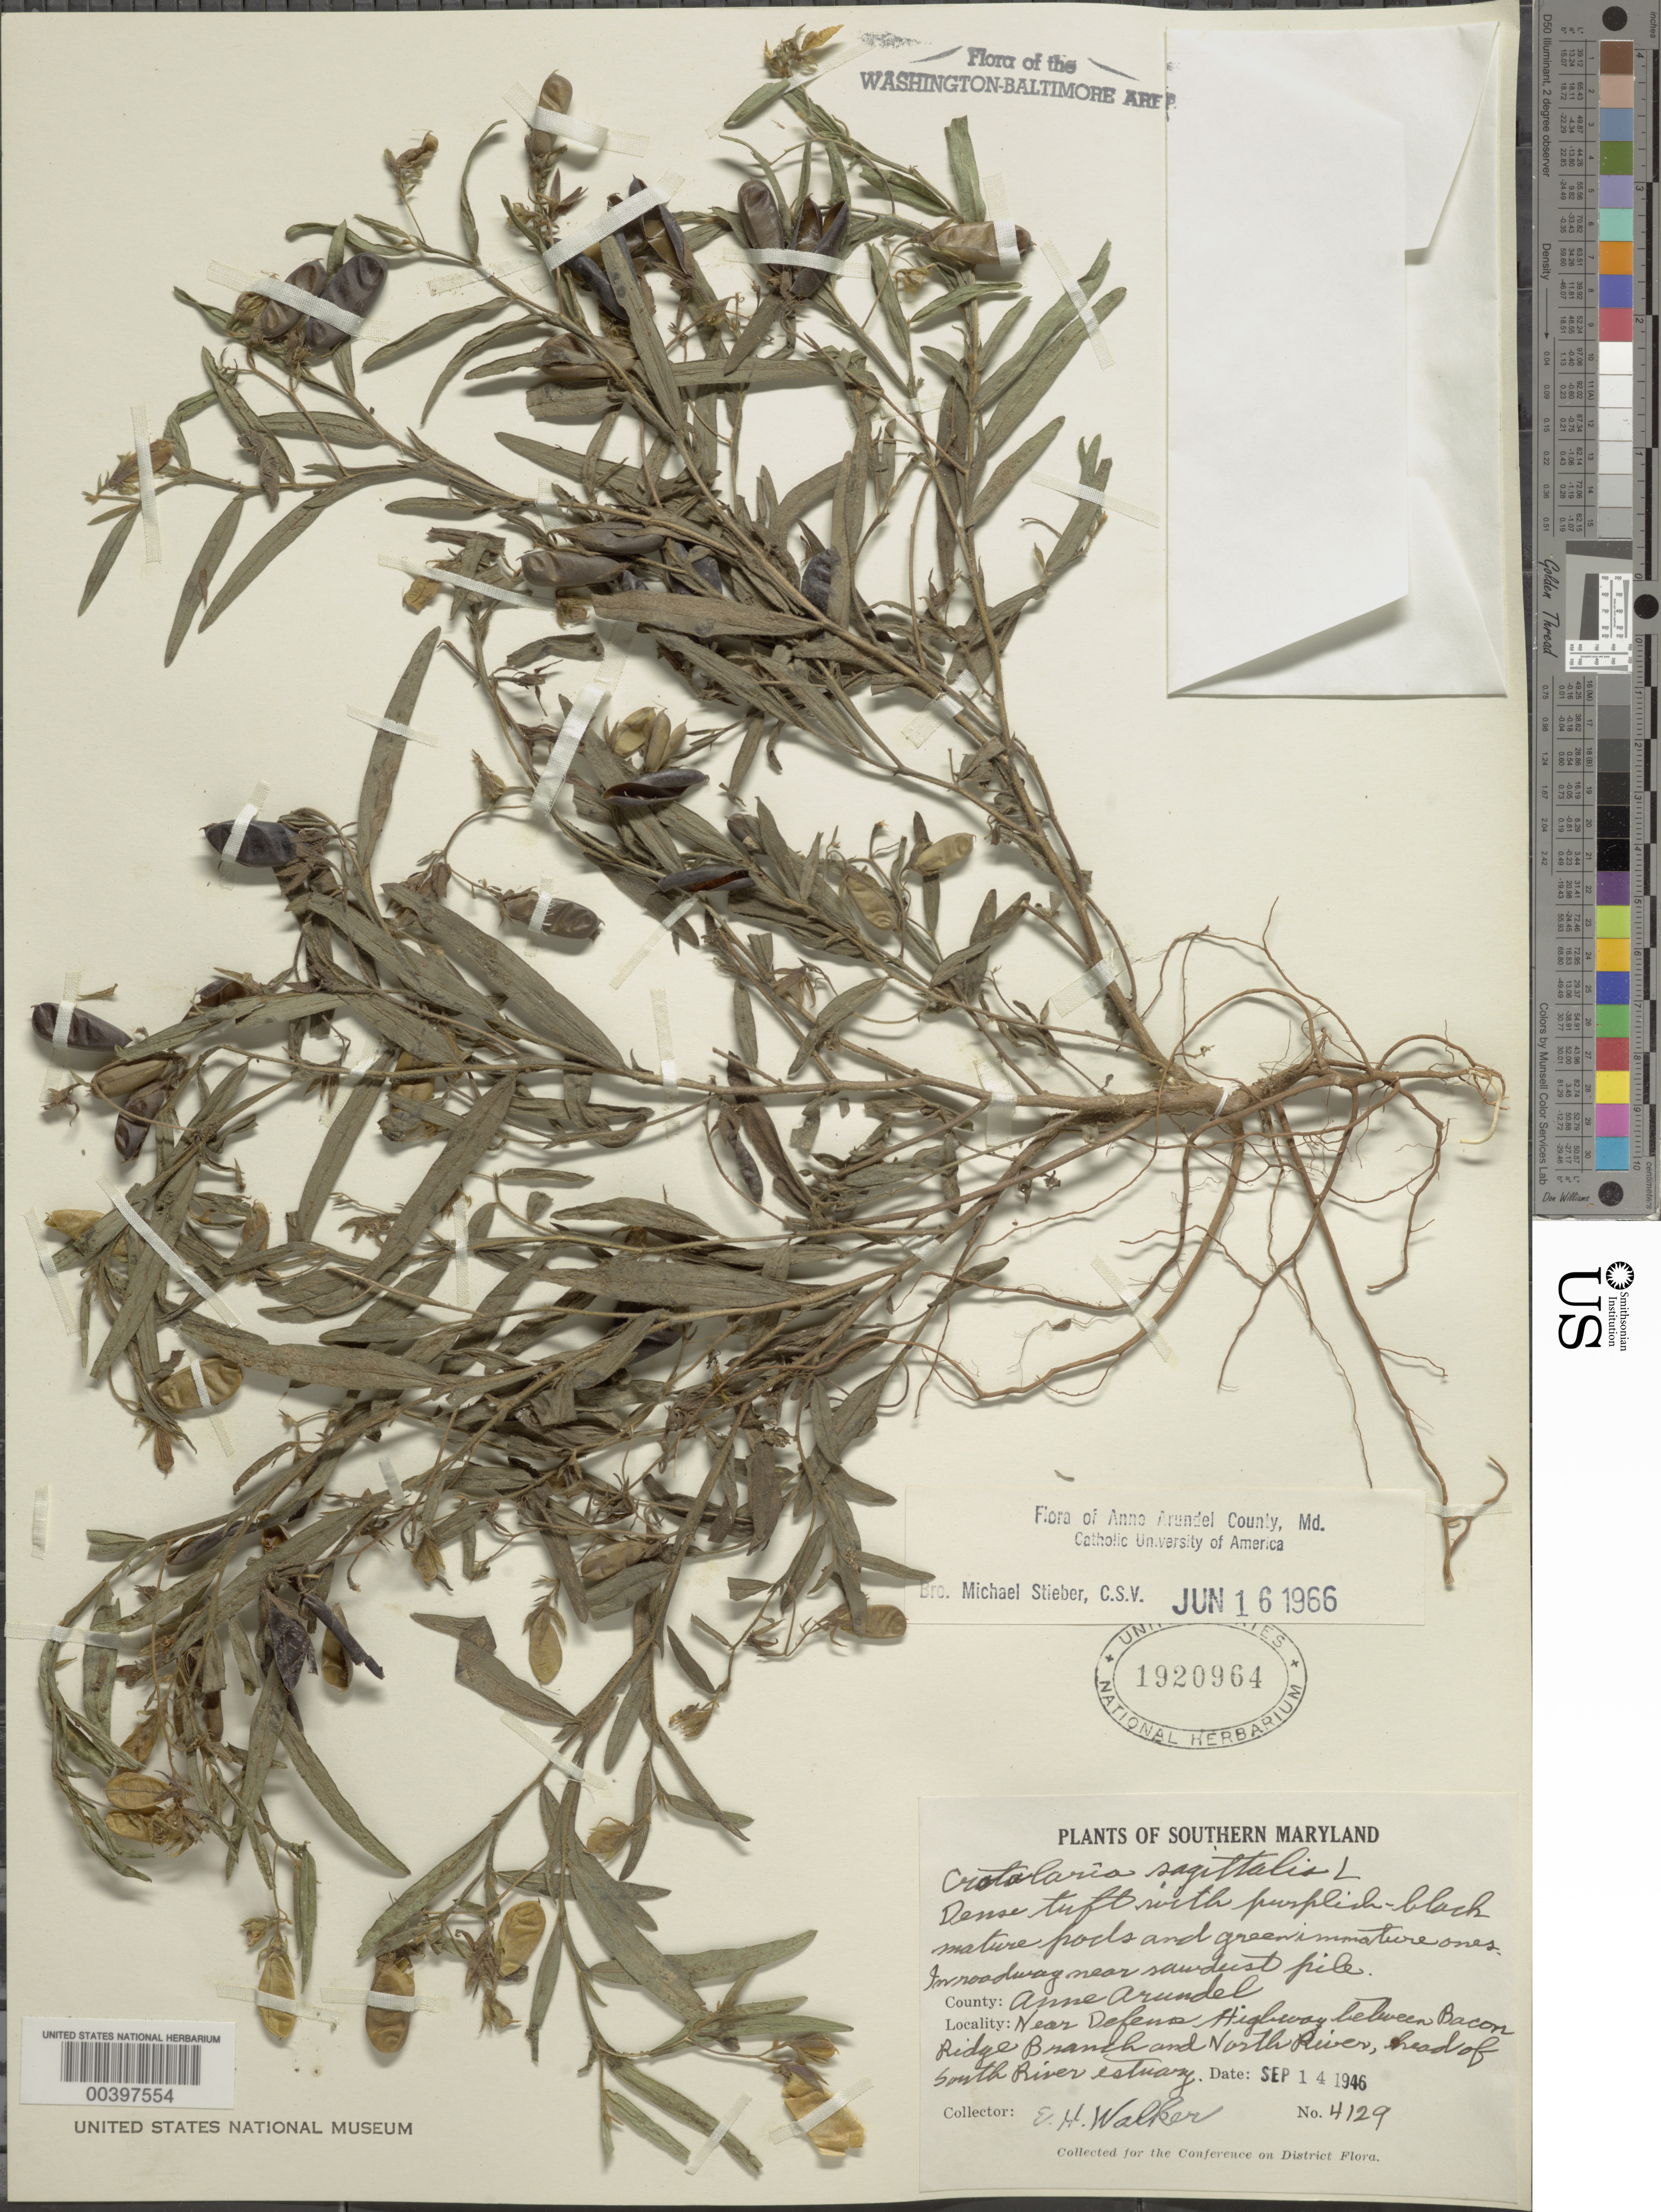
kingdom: Plantae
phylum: Tracheophyta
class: Magnoliopsida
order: Fabales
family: Fabaceae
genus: Crotalaria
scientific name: Crotalaria sagittalis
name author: L.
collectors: E. H. Walker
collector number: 4129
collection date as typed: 14 Sep 1946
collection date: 1946-09-14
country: United States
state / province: Maryland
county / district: Anne Arundel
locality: Head of Smith River Estuary, near Defense Highway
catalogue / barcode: US 1920964